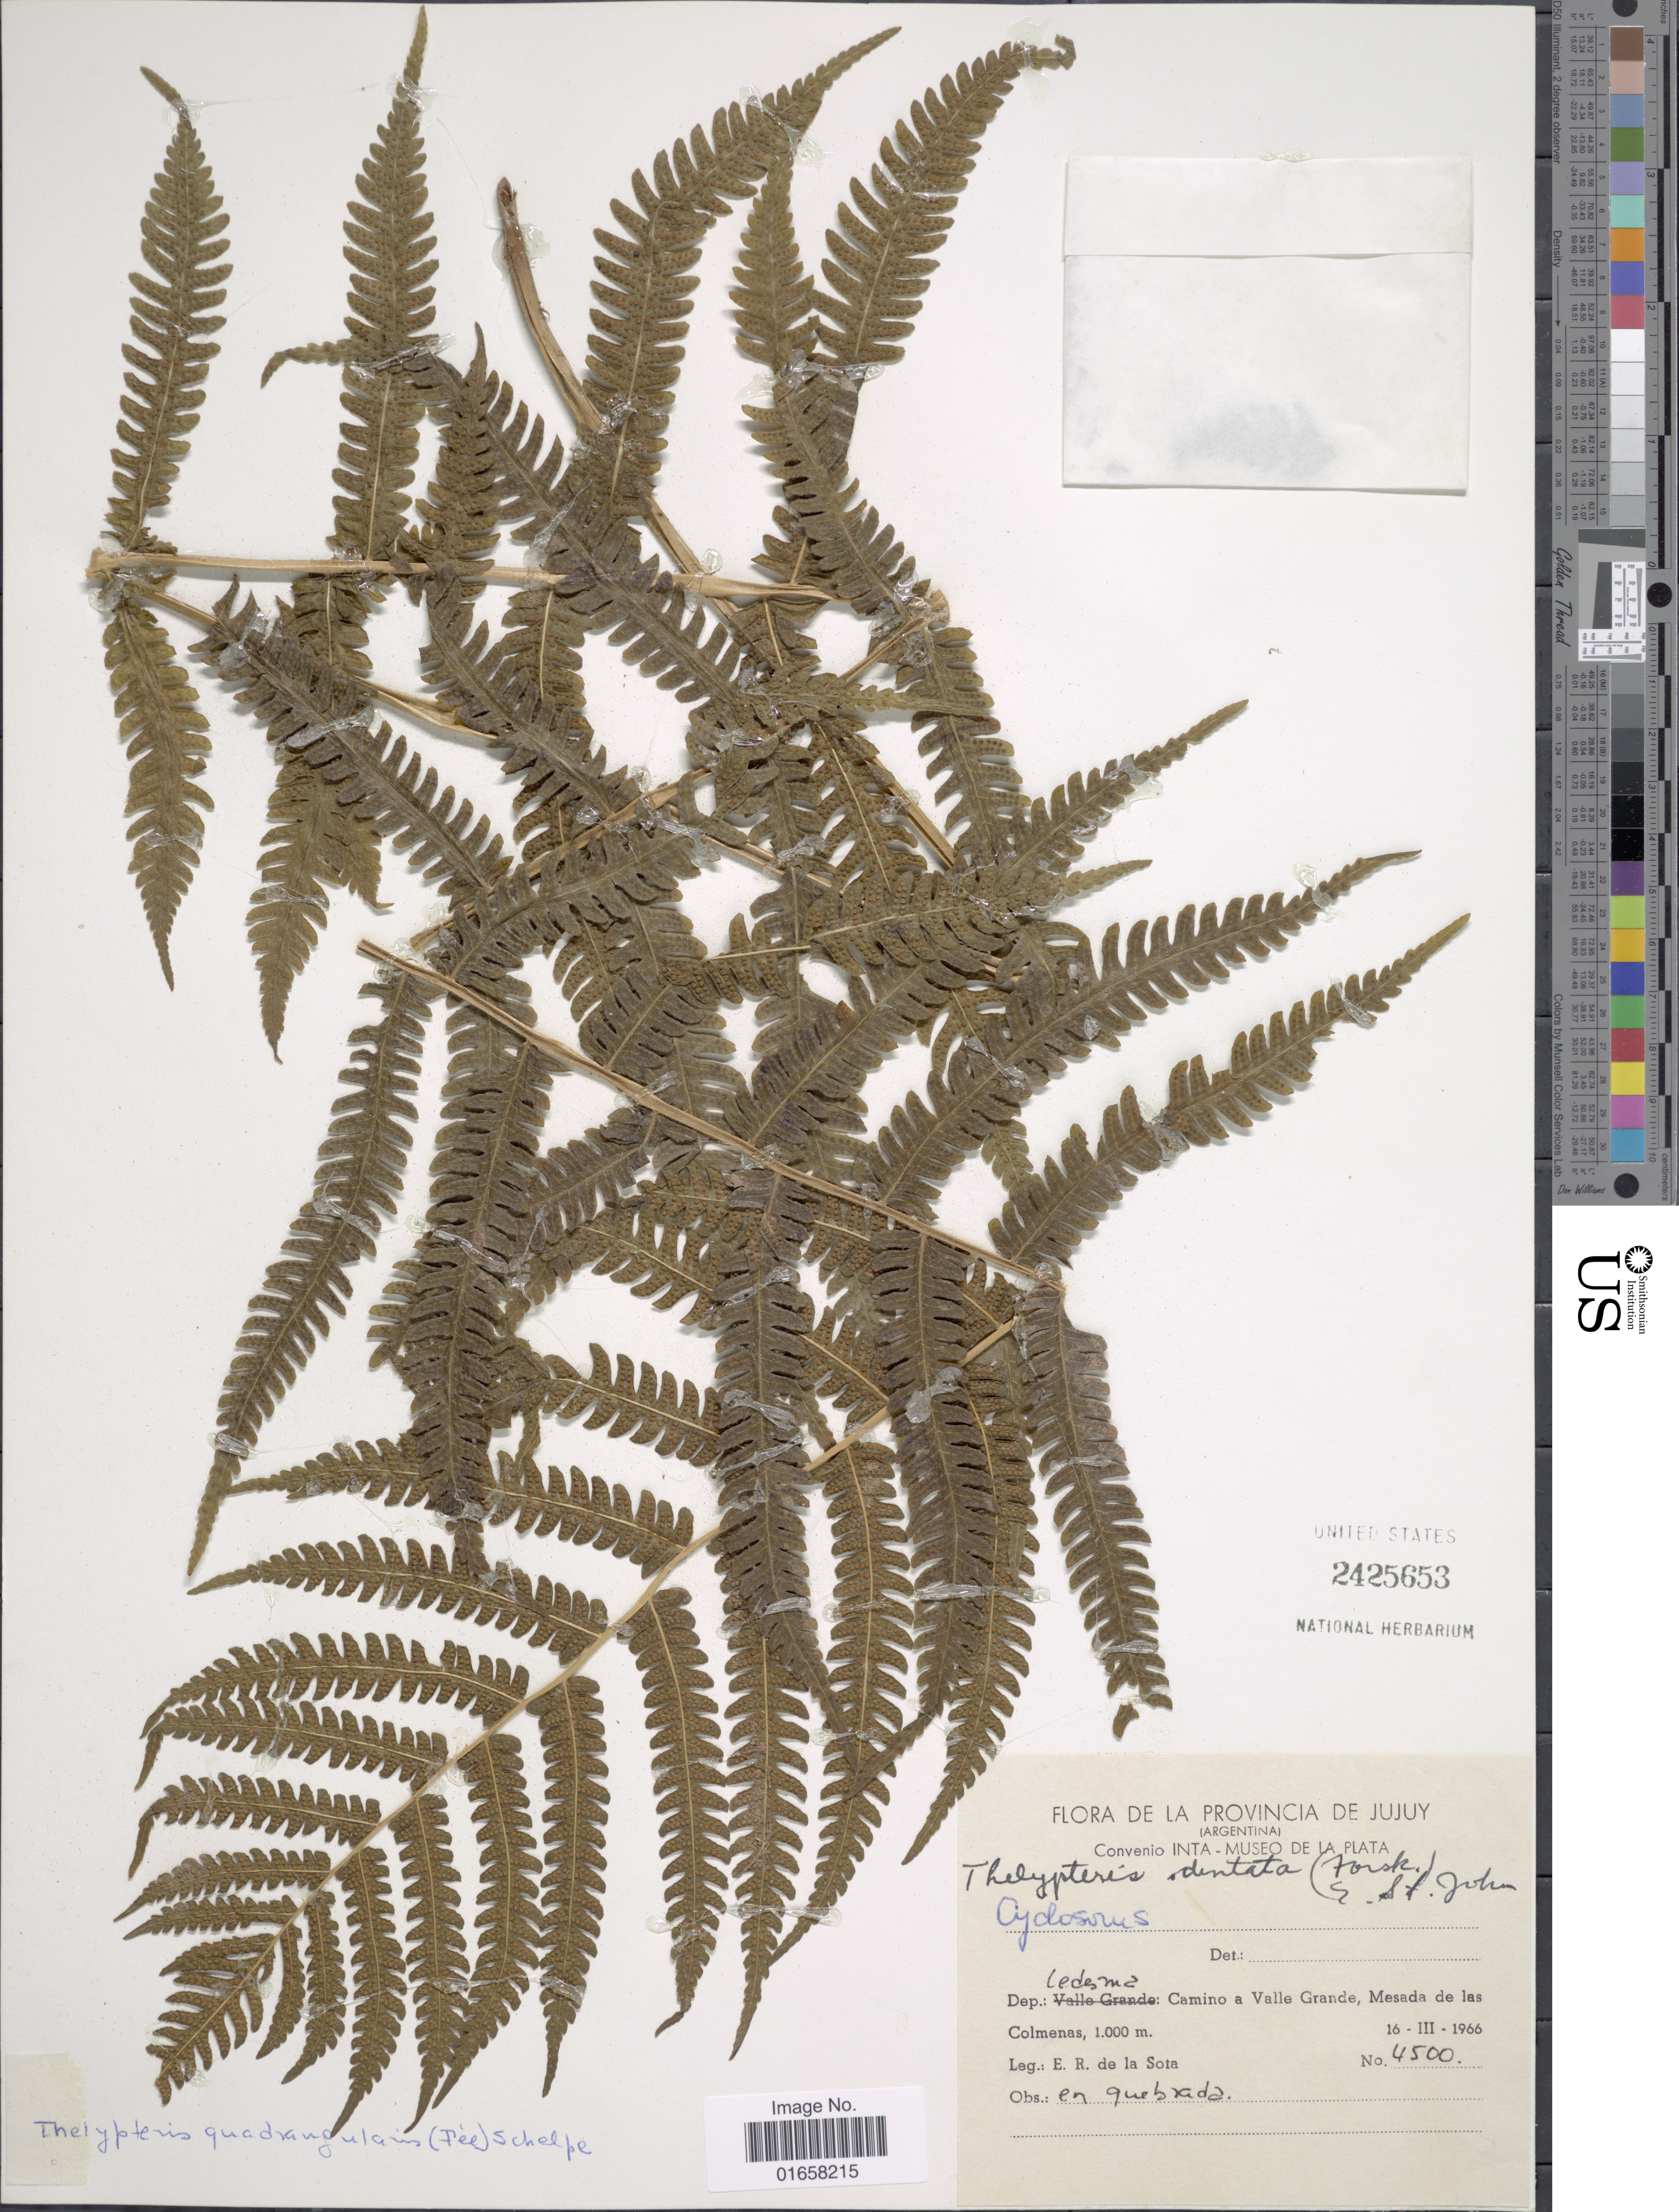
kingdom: Plantae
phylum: Tracheophyta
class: Polypodiopsida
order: Polypodiales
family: Thelypteridaceae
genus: Christella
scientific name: Christella hispidula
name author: (Decne.) Holttum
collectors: E. R. de la Sota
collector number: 4500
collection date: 1966-03-16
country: Argentina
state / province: Jujuy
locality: Dep.: Ledesma, camino a Valle Grande, Meseda de las Colmenas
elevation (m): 1000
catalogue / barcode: US 2425653